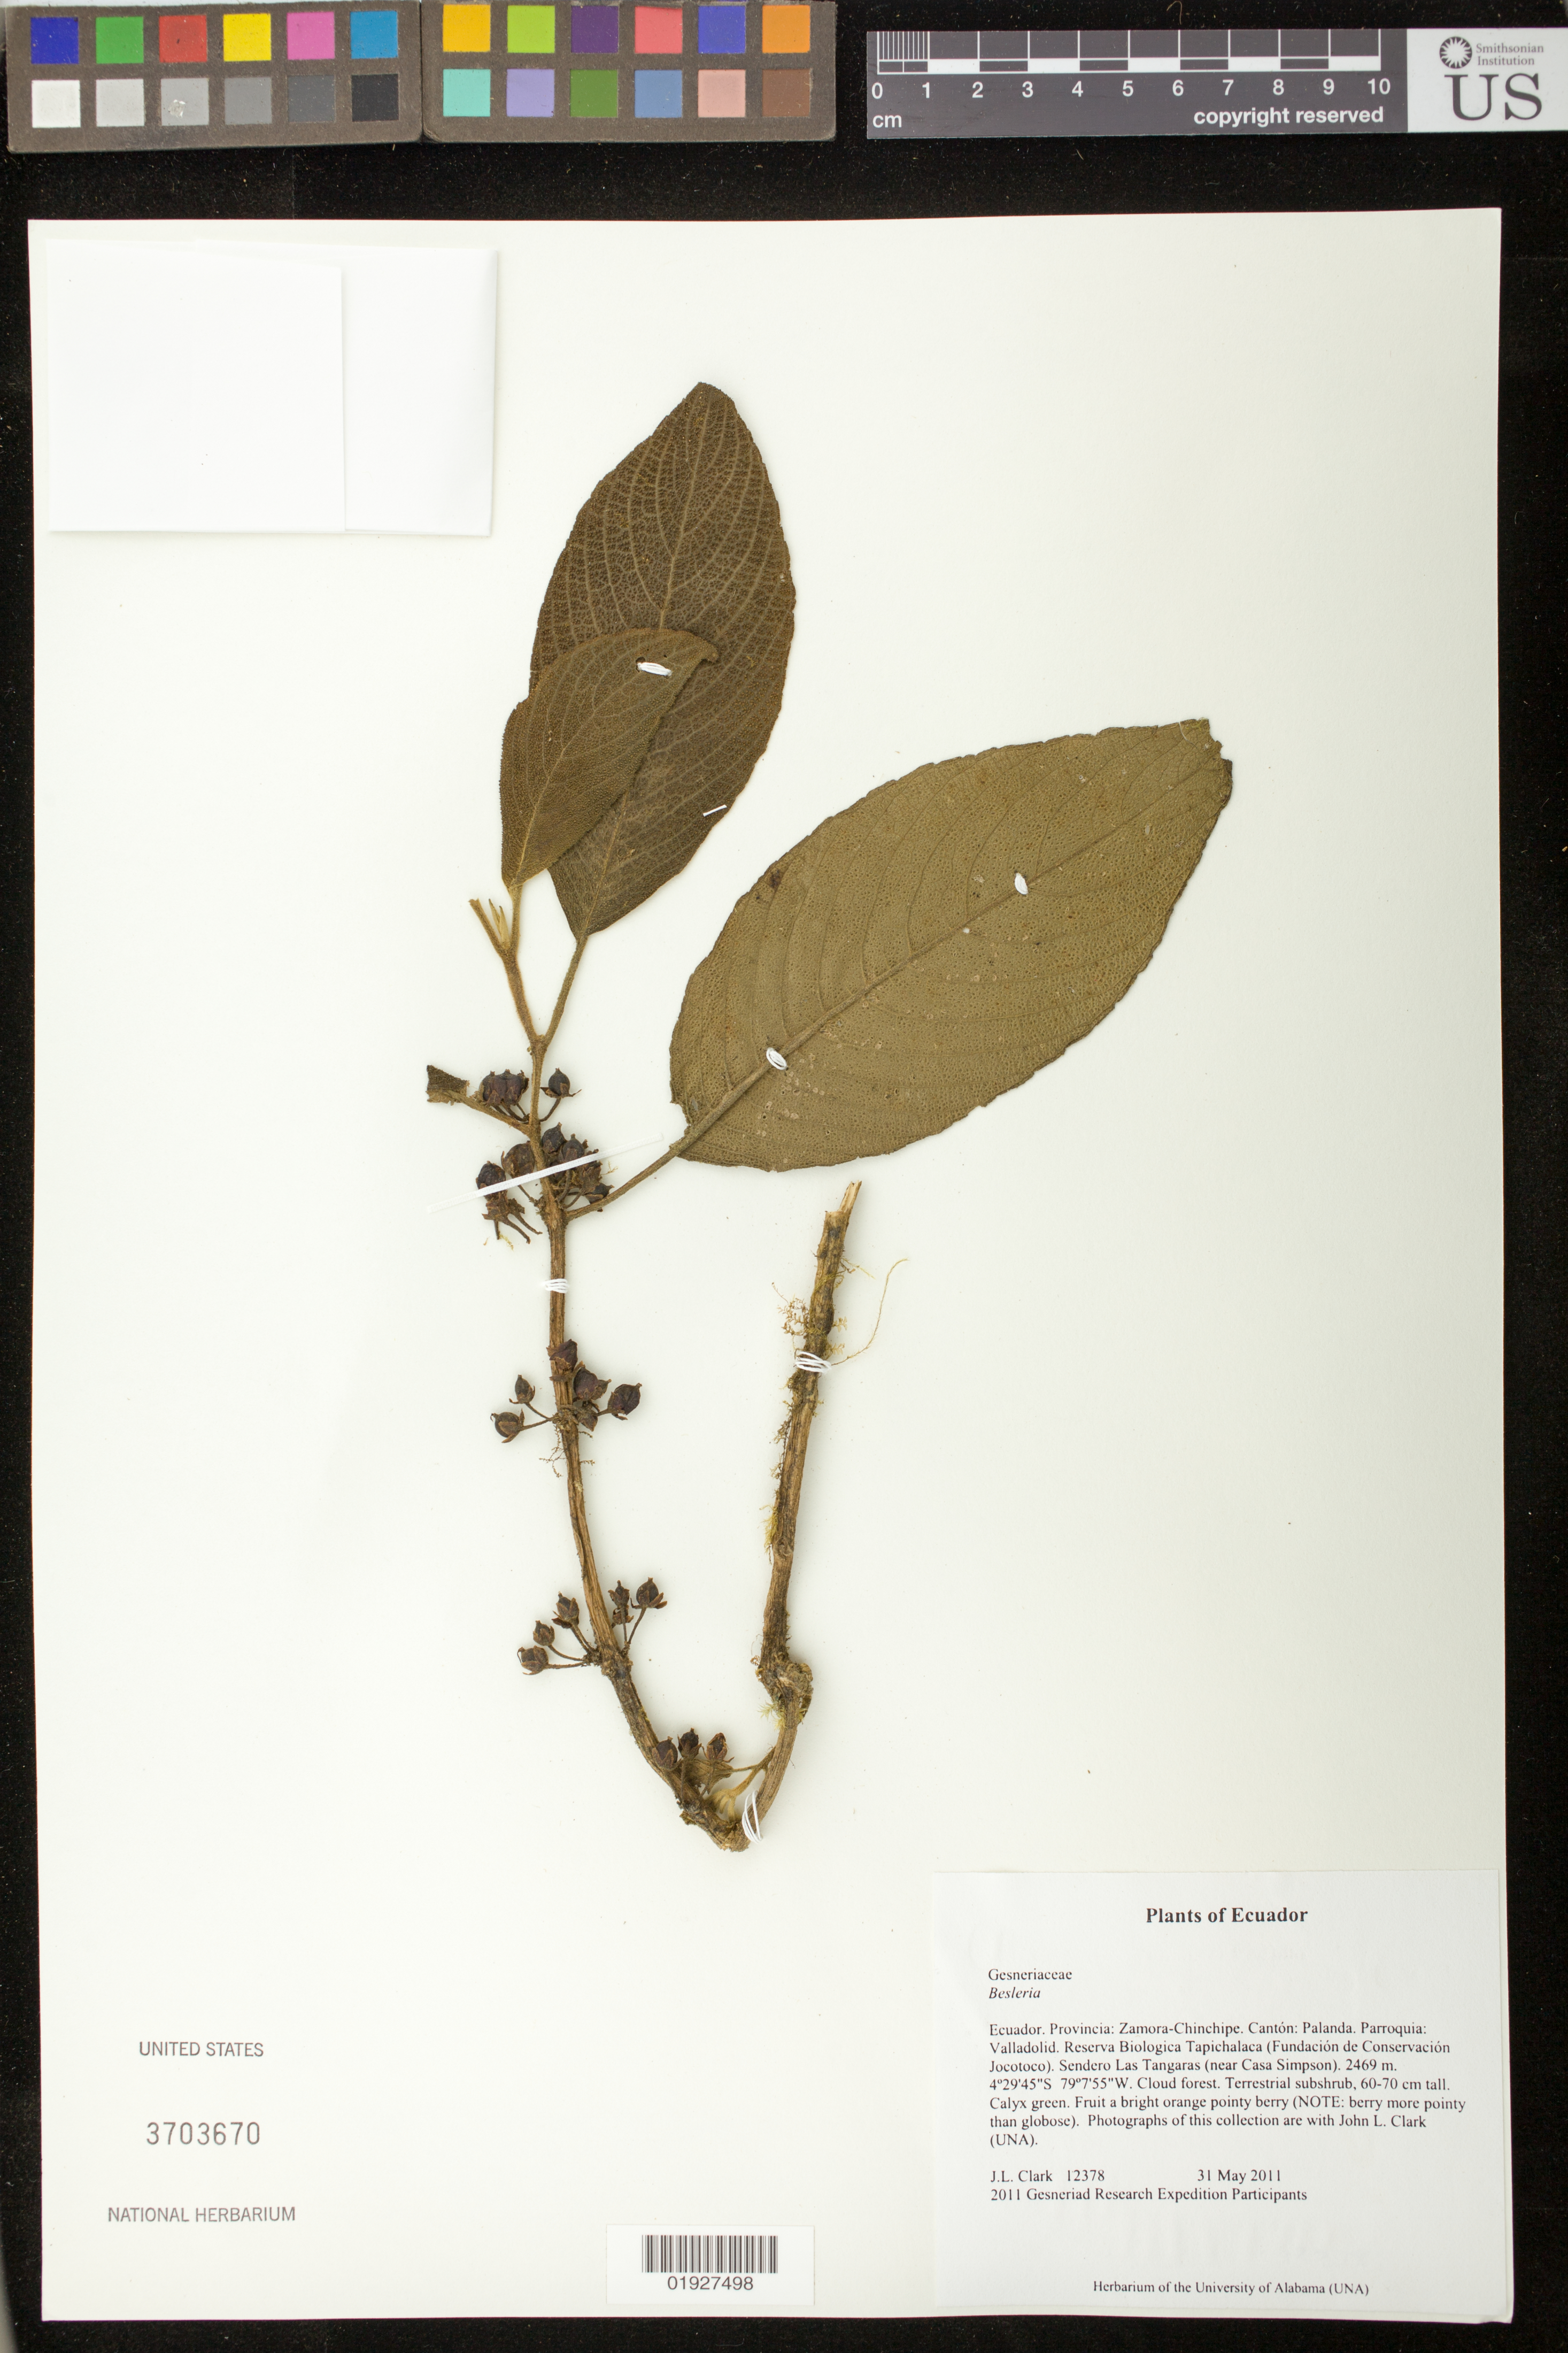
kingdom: Plantae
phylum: Tracheophyta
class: Magnoliopsida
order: Lamiales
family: Gesneriaceae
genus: Besleria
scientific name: Besleria sp.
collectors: J. L. Clark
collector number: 12378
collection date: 2011-05-31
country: Ecuador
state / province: Zamora-Chinchipe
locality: Cantón: Palanda. Parroquia: Vallodolid. Reserva Biologica Tapichalaca (Fundación de Conservación Jocotoco). Sendero Las Tangaras (near Casa Simpson)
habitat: Cloud forest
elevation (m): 2469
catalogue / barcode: US 3703670